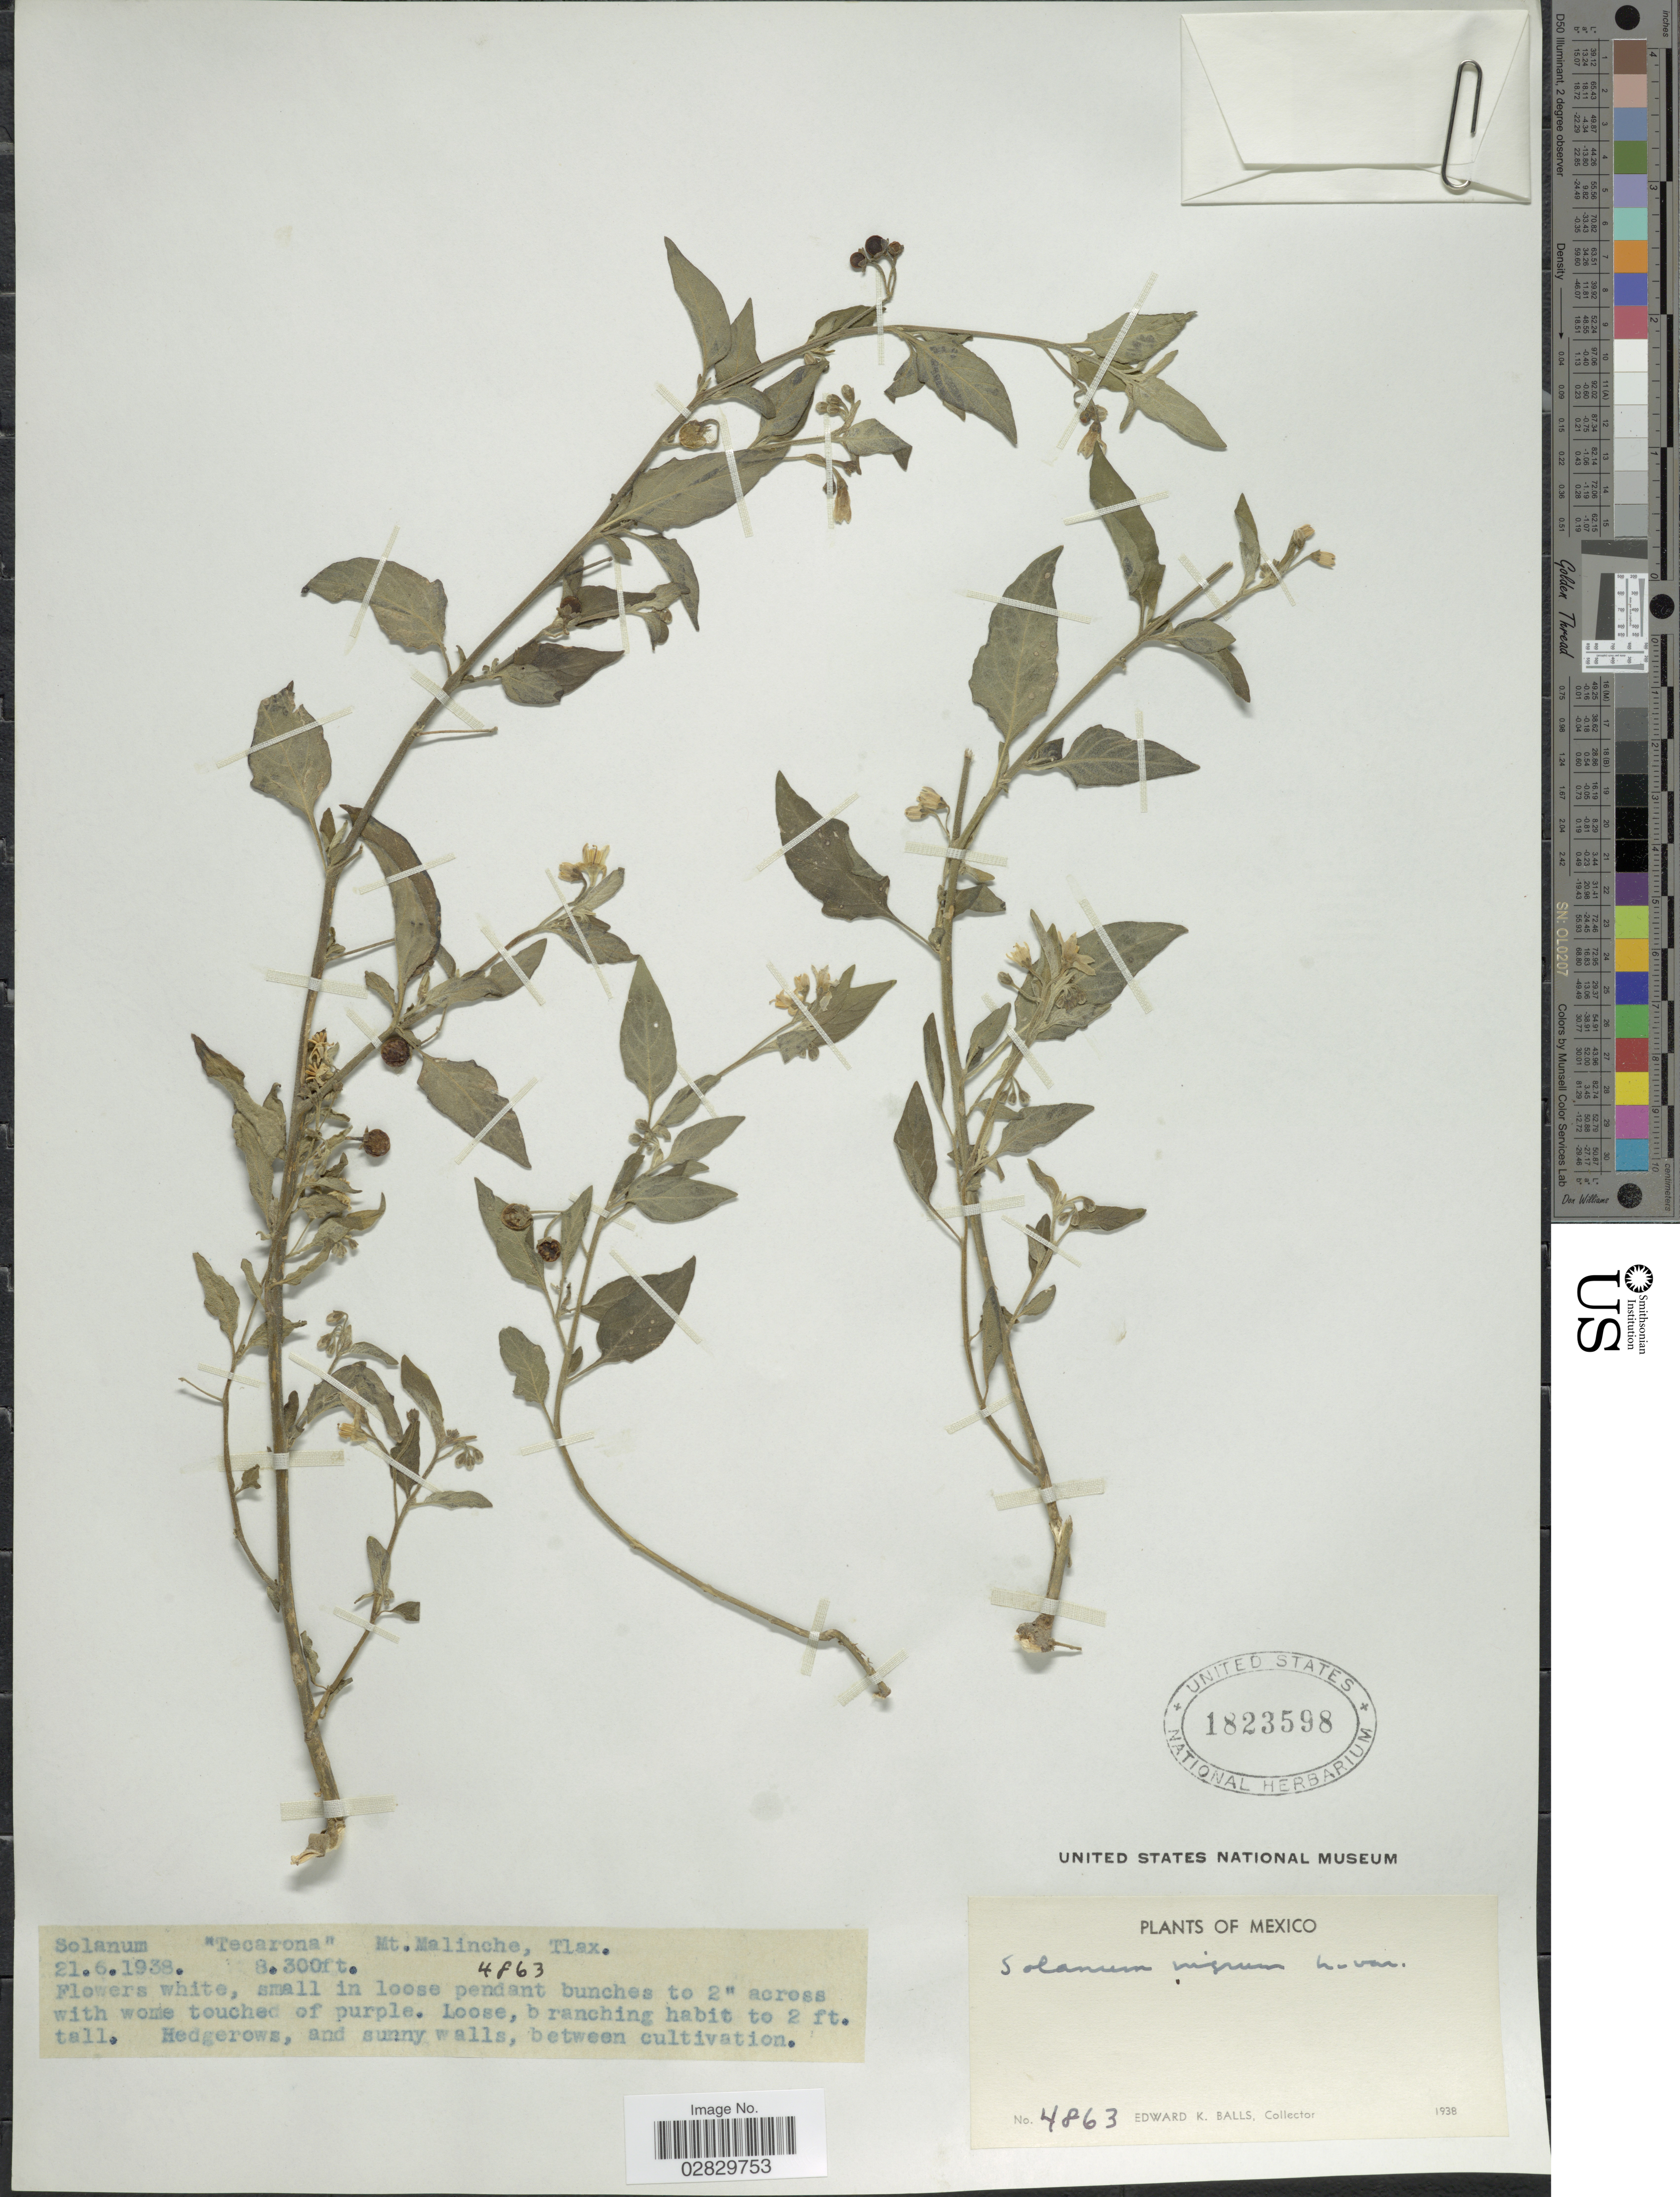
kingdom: Plantae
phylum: Tracheophyta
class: Magnoliopsida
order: Solanales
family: Solanaceae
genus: Solanum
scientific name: Solanum nigrescens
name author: M. Martens & Galeotti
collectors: E. K. Balls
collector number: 4863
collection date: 1938-06-21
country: Mexico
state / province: Tlaxcala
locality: Tecarona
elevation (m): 2530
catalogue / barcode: US 1823598